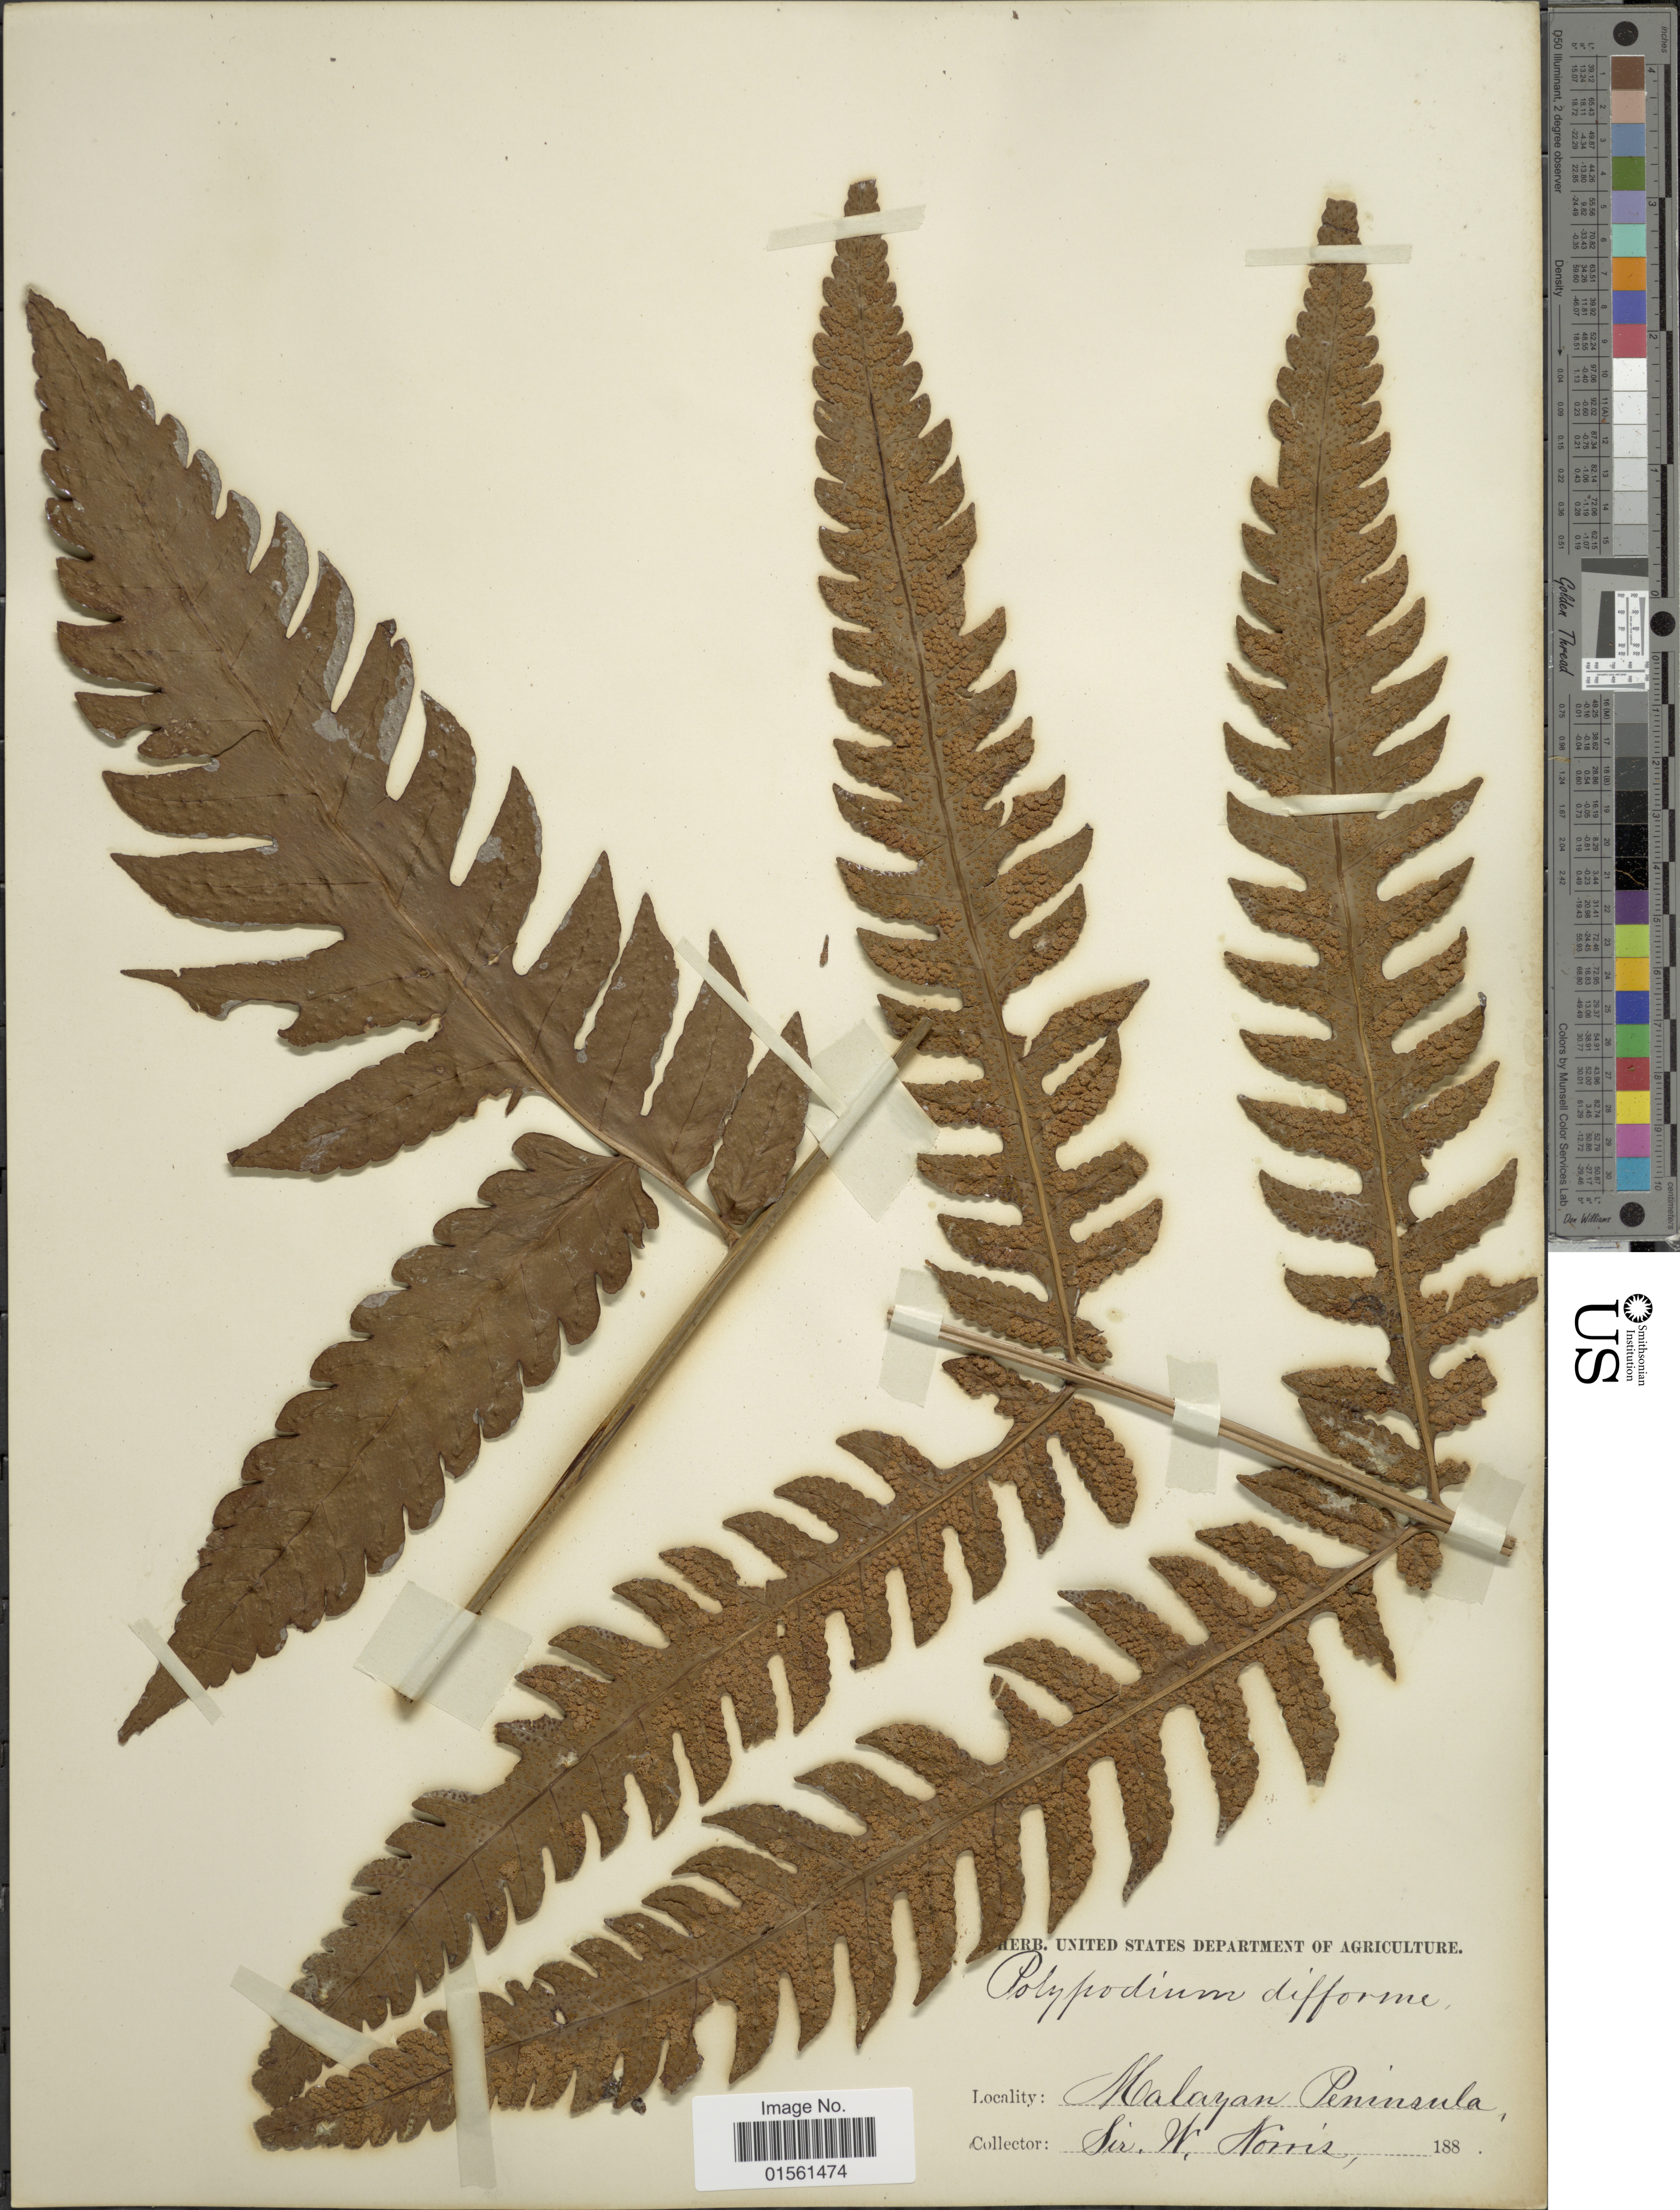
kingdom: Plantae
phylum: Tracheophyta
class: Polypodiopsida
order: Polypodiales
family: Dryopteridaceae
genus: Pleocnemia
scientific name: Pleocnemia irregularis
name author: (C. Presl) Holttum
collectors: W. Norris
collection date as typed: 188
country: Malaysia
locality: Malayan Peninsula.